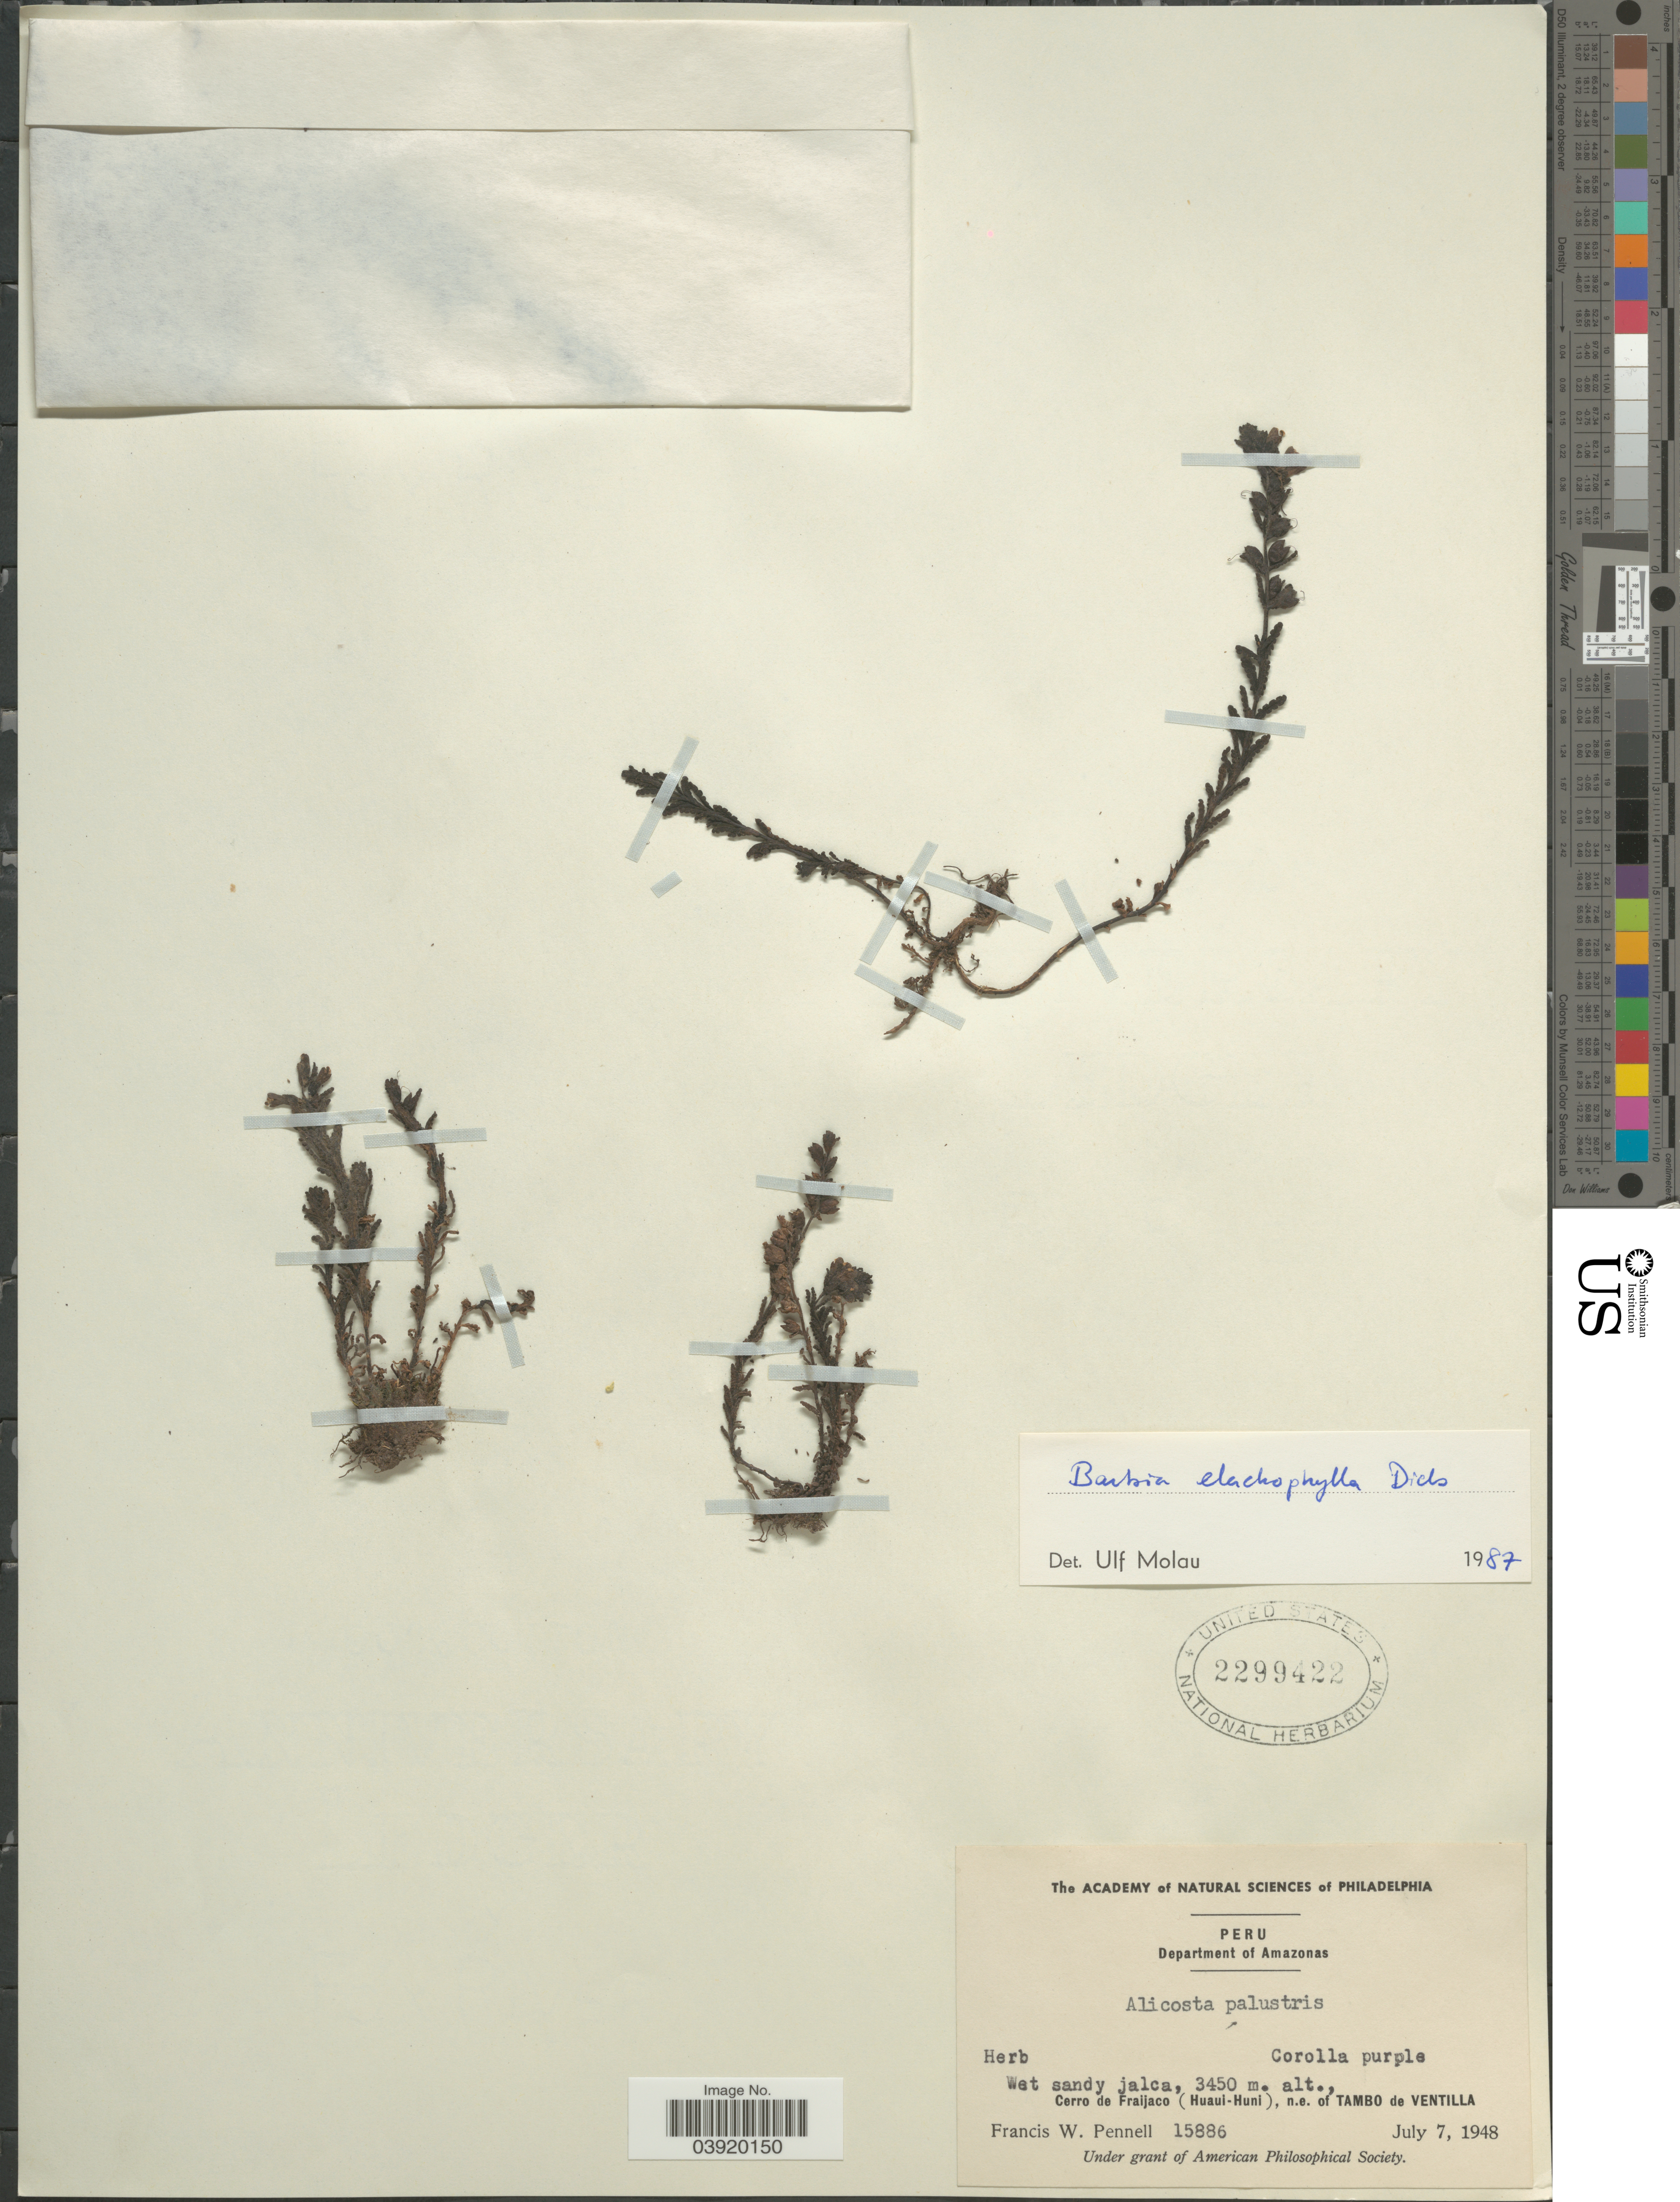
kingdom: Plantae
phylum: Tracheophyta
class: Magnoliopsida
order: Lamiales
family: Orobanchaceae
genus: Bartsia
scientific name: Bartsia elachophylla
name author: Diels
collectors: F. W. Pennell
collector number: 15886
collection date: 1948-07-07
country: Peru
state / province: Amazonas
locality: Department of Amazonas. Cerro de Fraijaco (Huaui-Huni), n.e. of Tambo de Ventilla.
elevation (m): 3450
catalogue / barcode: US 2299422